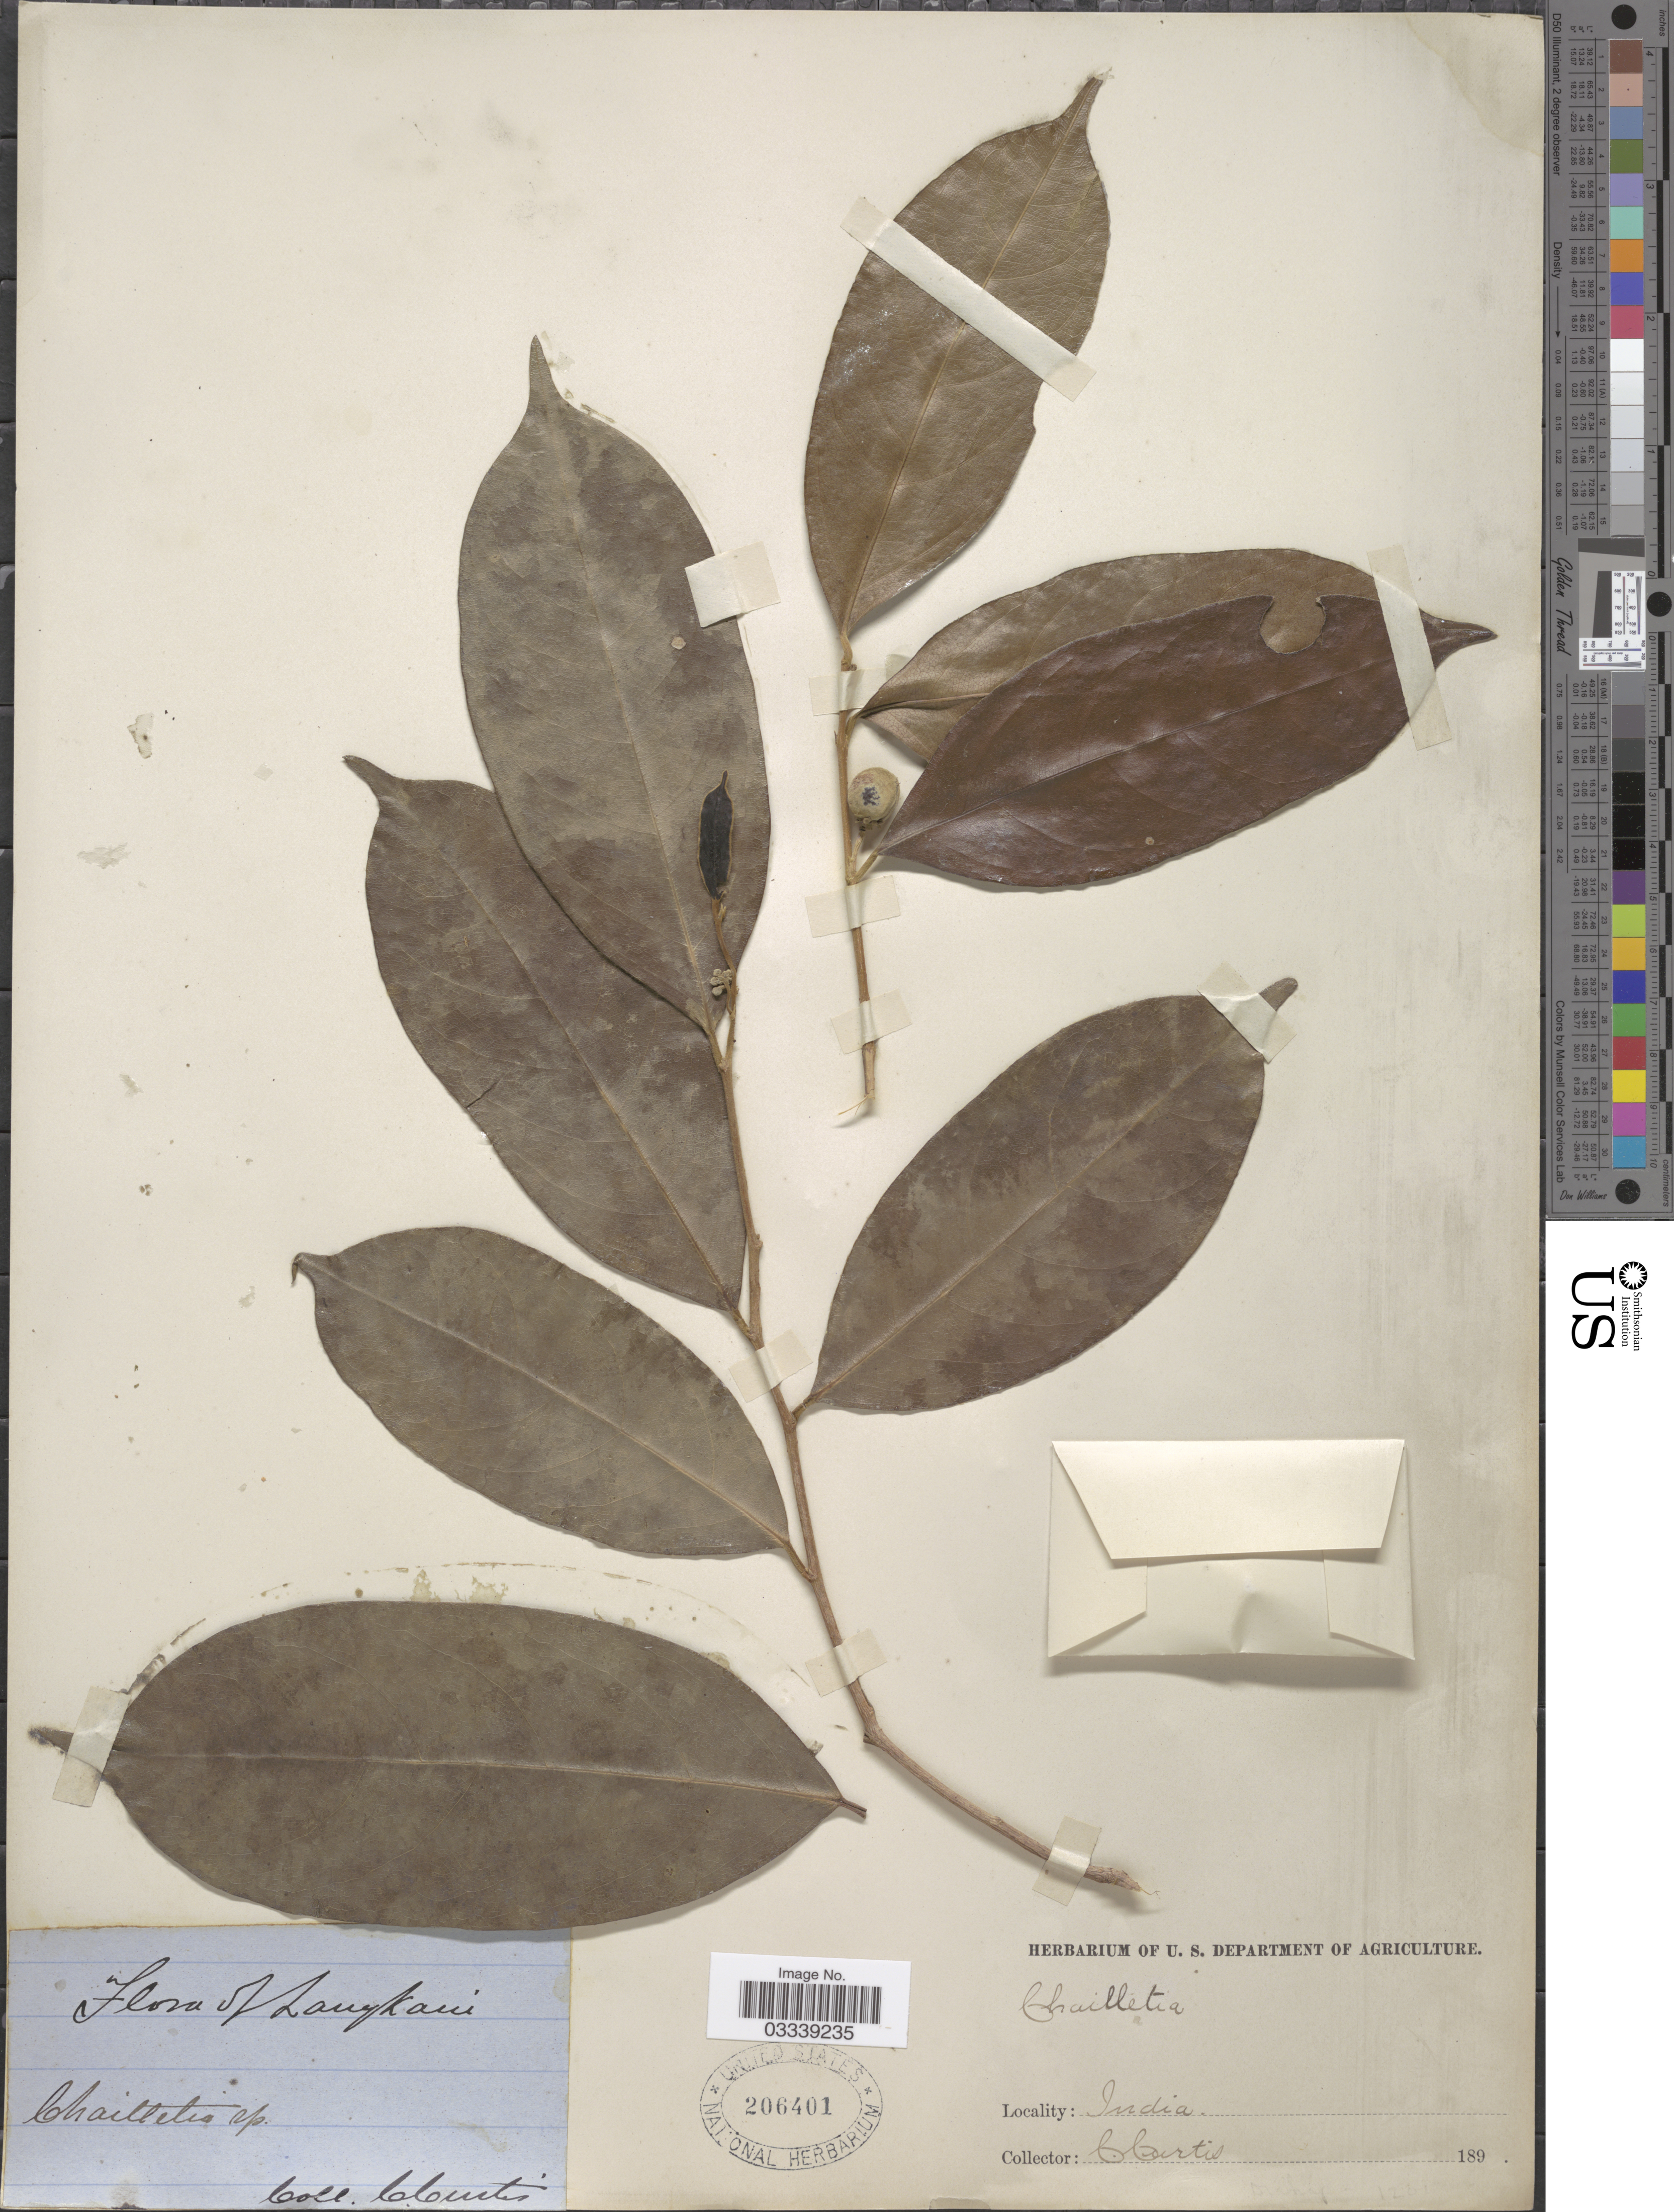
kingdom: Plantae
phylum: Tracheophyta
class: Magnoliopsida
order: Malpighiales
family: Dichapetalaceae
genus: Dichapetalum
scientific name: Dichapetalum sp.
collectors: C. Curtis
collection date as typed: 189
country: Malaysia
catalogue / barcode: US 206401